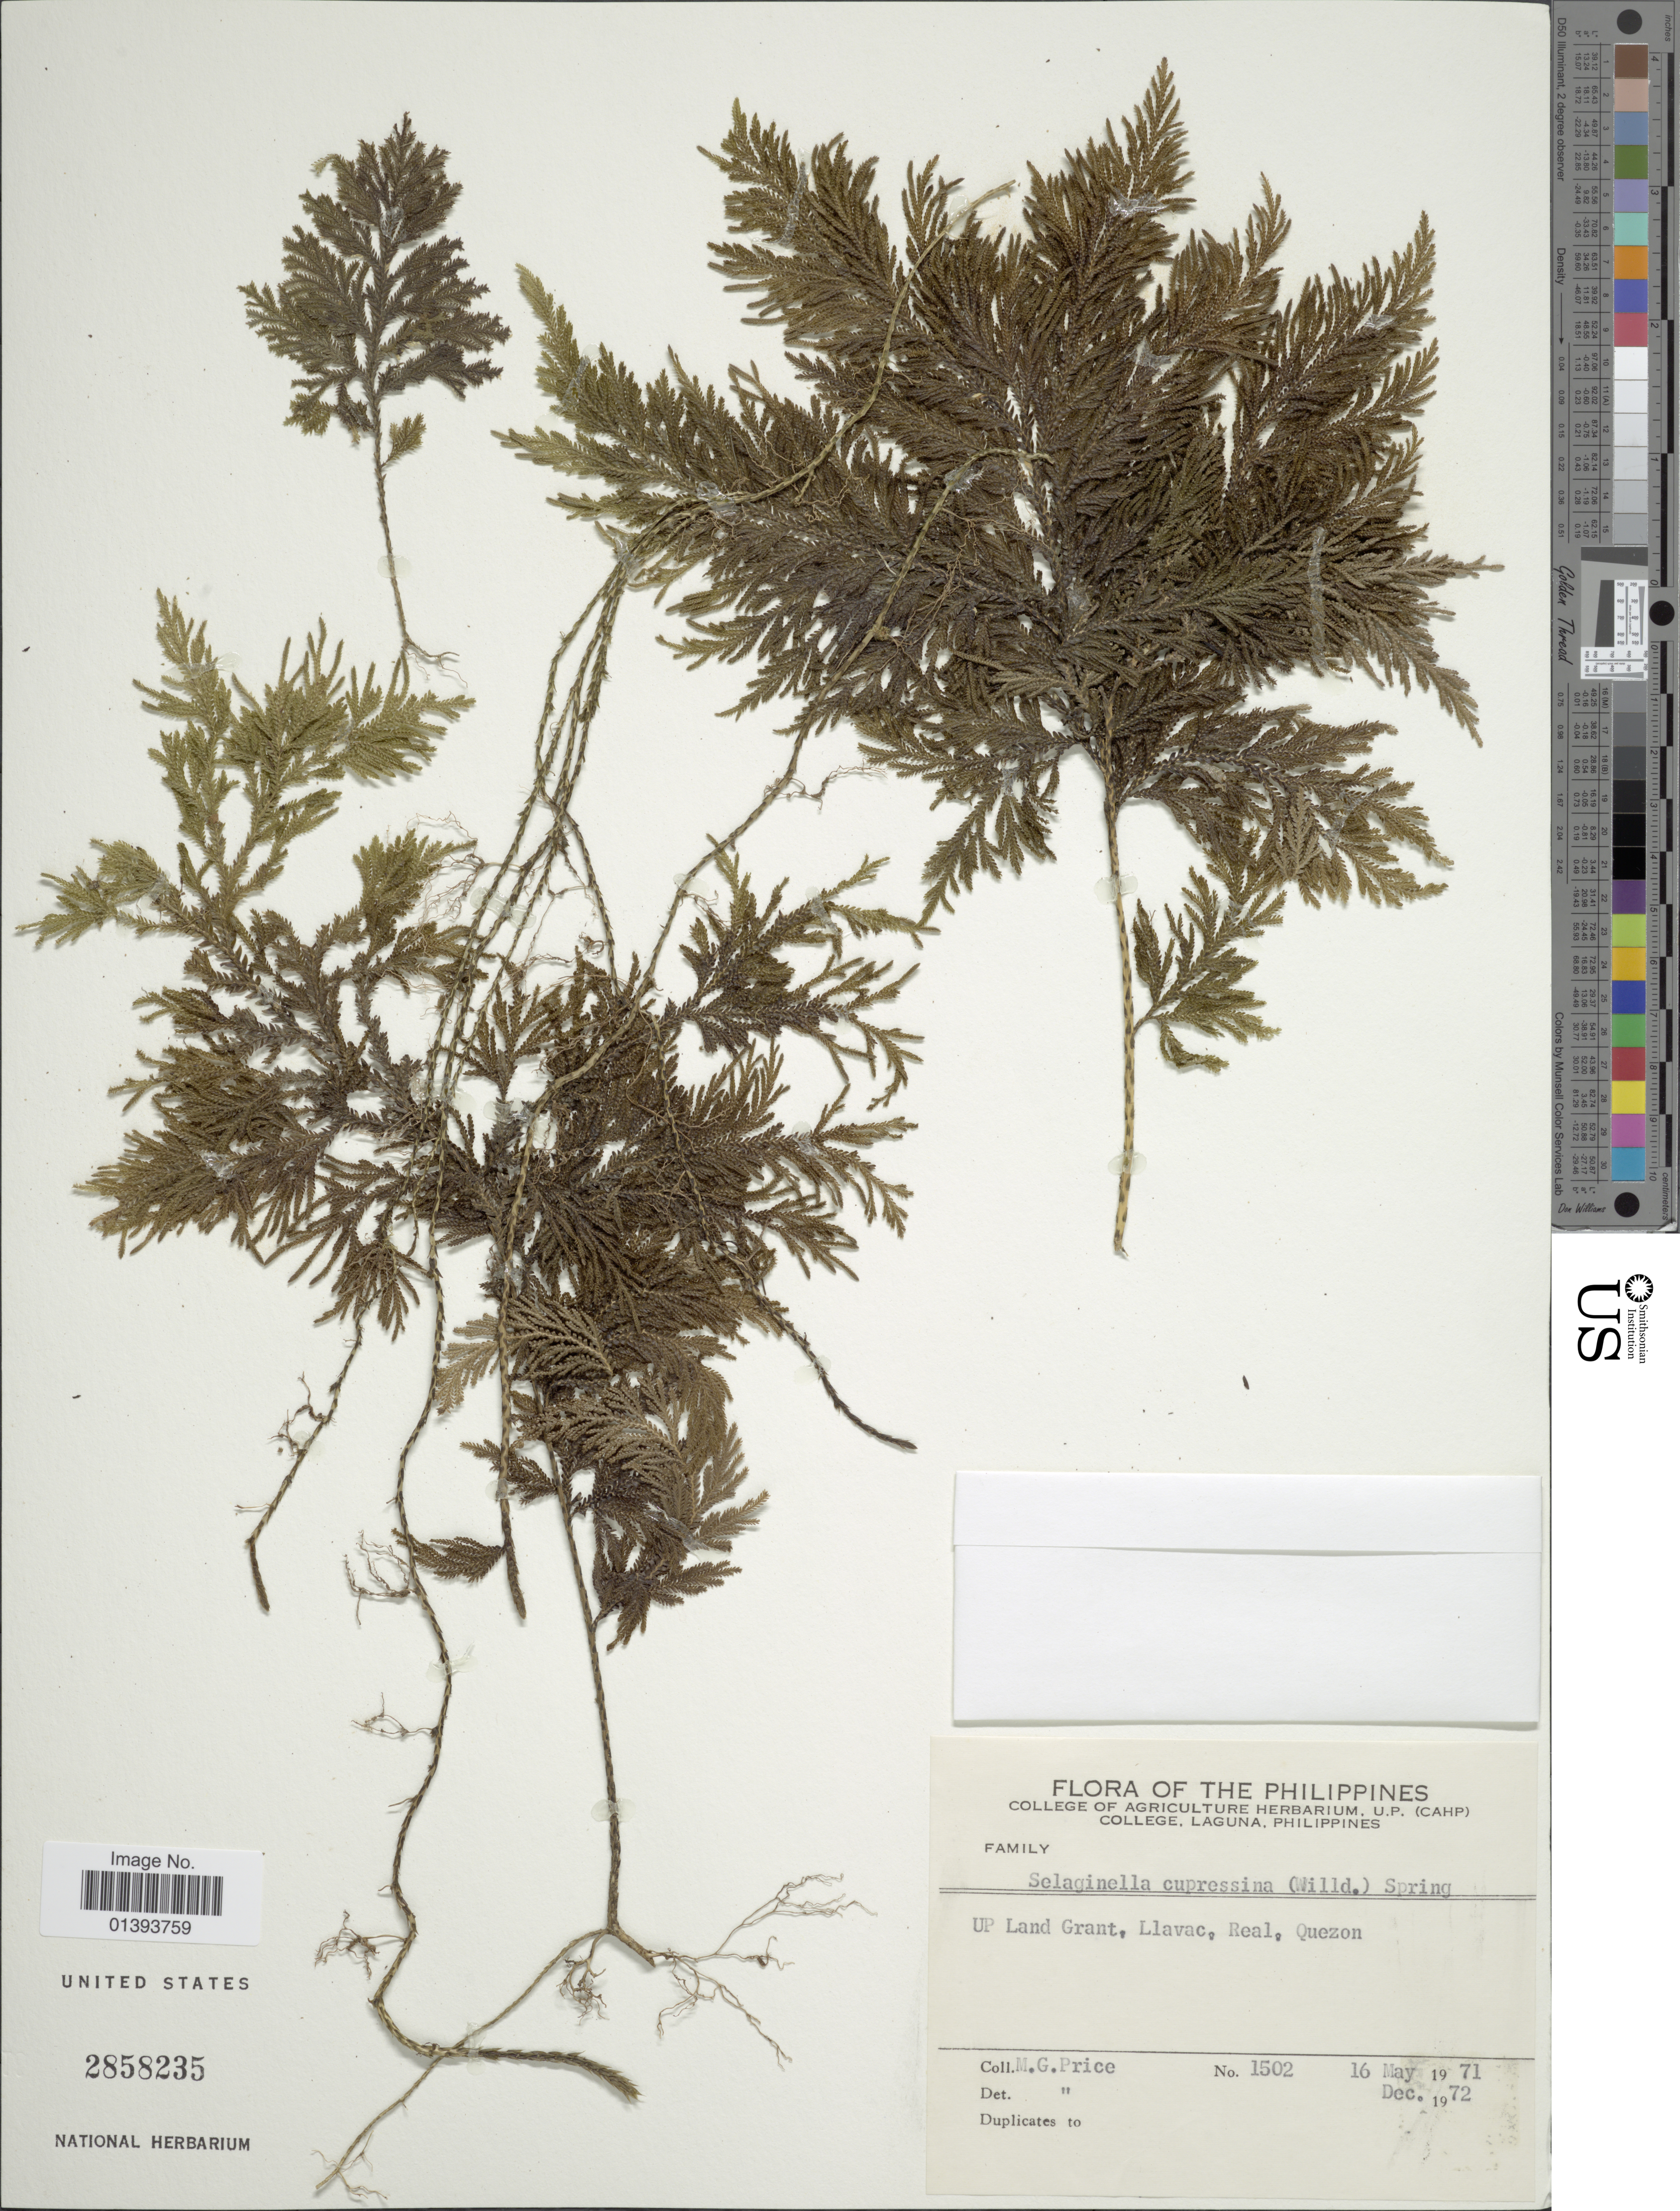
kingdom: Plantae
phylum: Tracheophyta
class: Lycopodiopsida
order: Selaginellales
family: Selaginellaceae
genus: Selaginella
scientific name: Selaginella cupressina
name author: (Willd.) Spring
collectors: M. G. Price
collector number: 1502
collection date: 1971-05-16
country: Philippines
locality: UP Land Grant, Llavac, Real, Quezon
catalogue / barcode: US 2858235